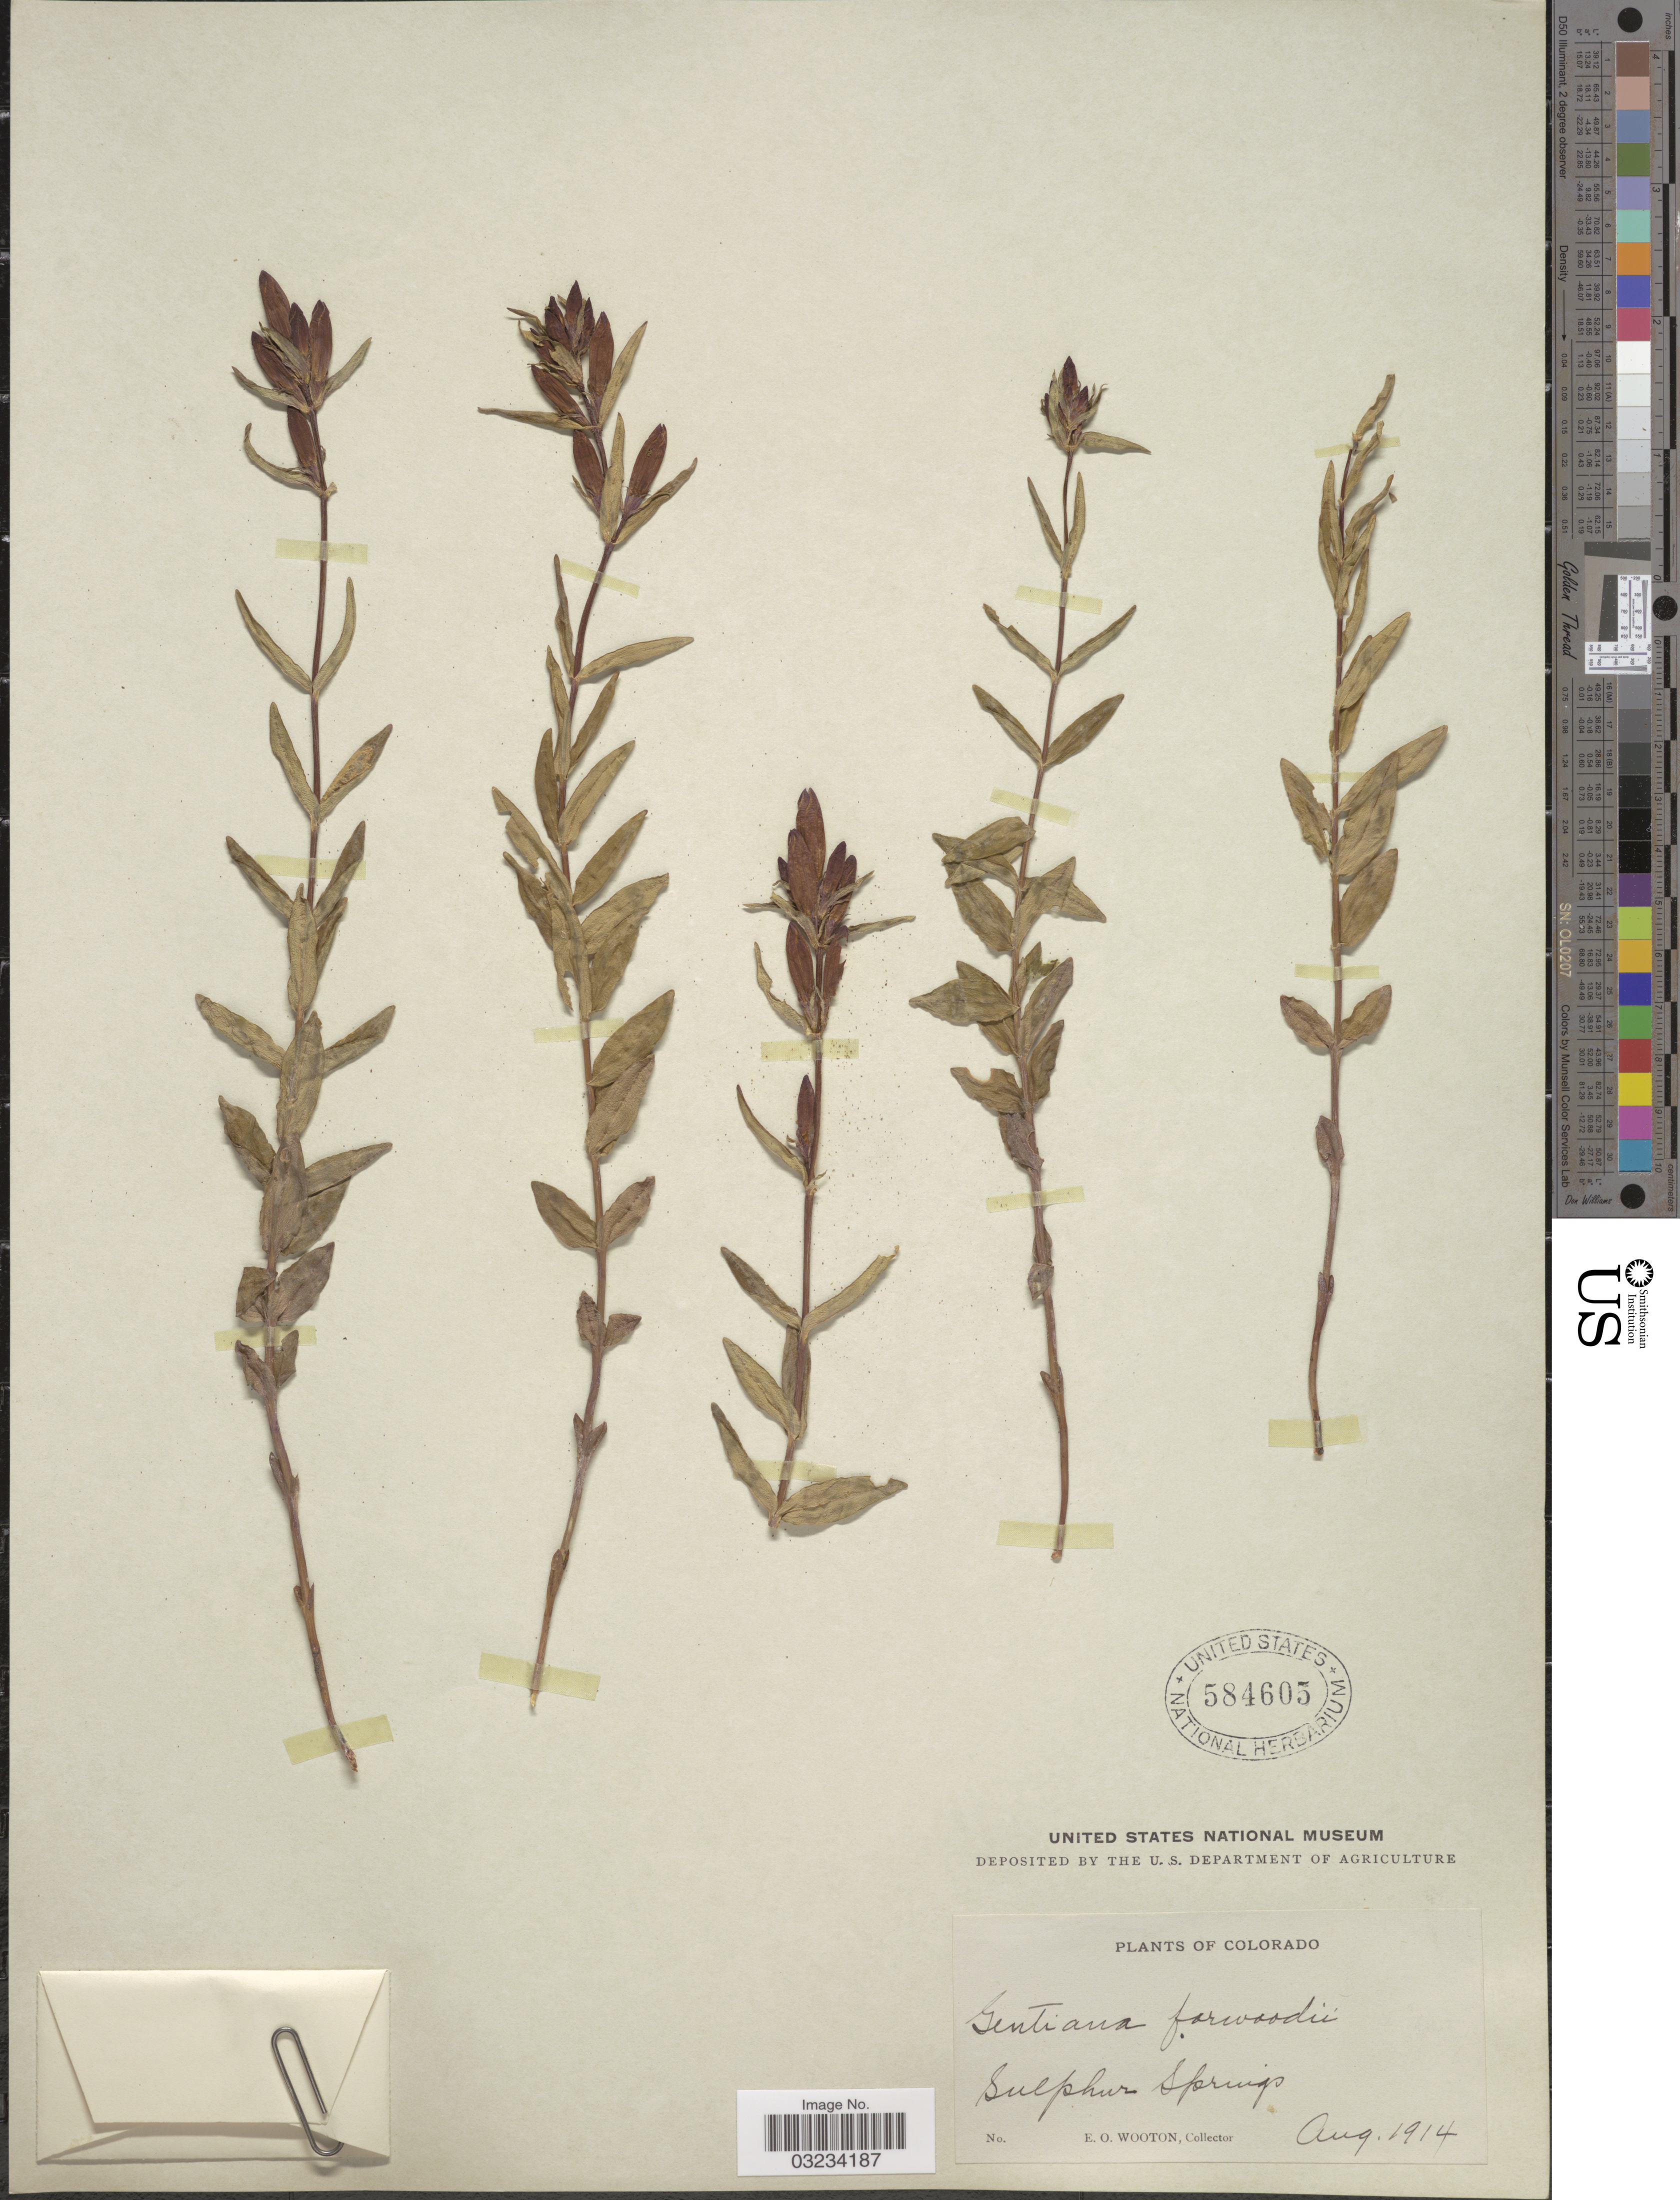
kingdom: Plantae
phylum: Tracheophyta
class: Magnoliopsida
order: Gentianales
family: Gentianaceae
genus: Gentiana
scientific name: Gentiana forwoodii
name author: A. Gray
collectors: E. O. Wooton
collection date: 1914-08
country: United States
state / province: Colorado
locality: Sulphur Springs.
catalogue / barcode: US 584605